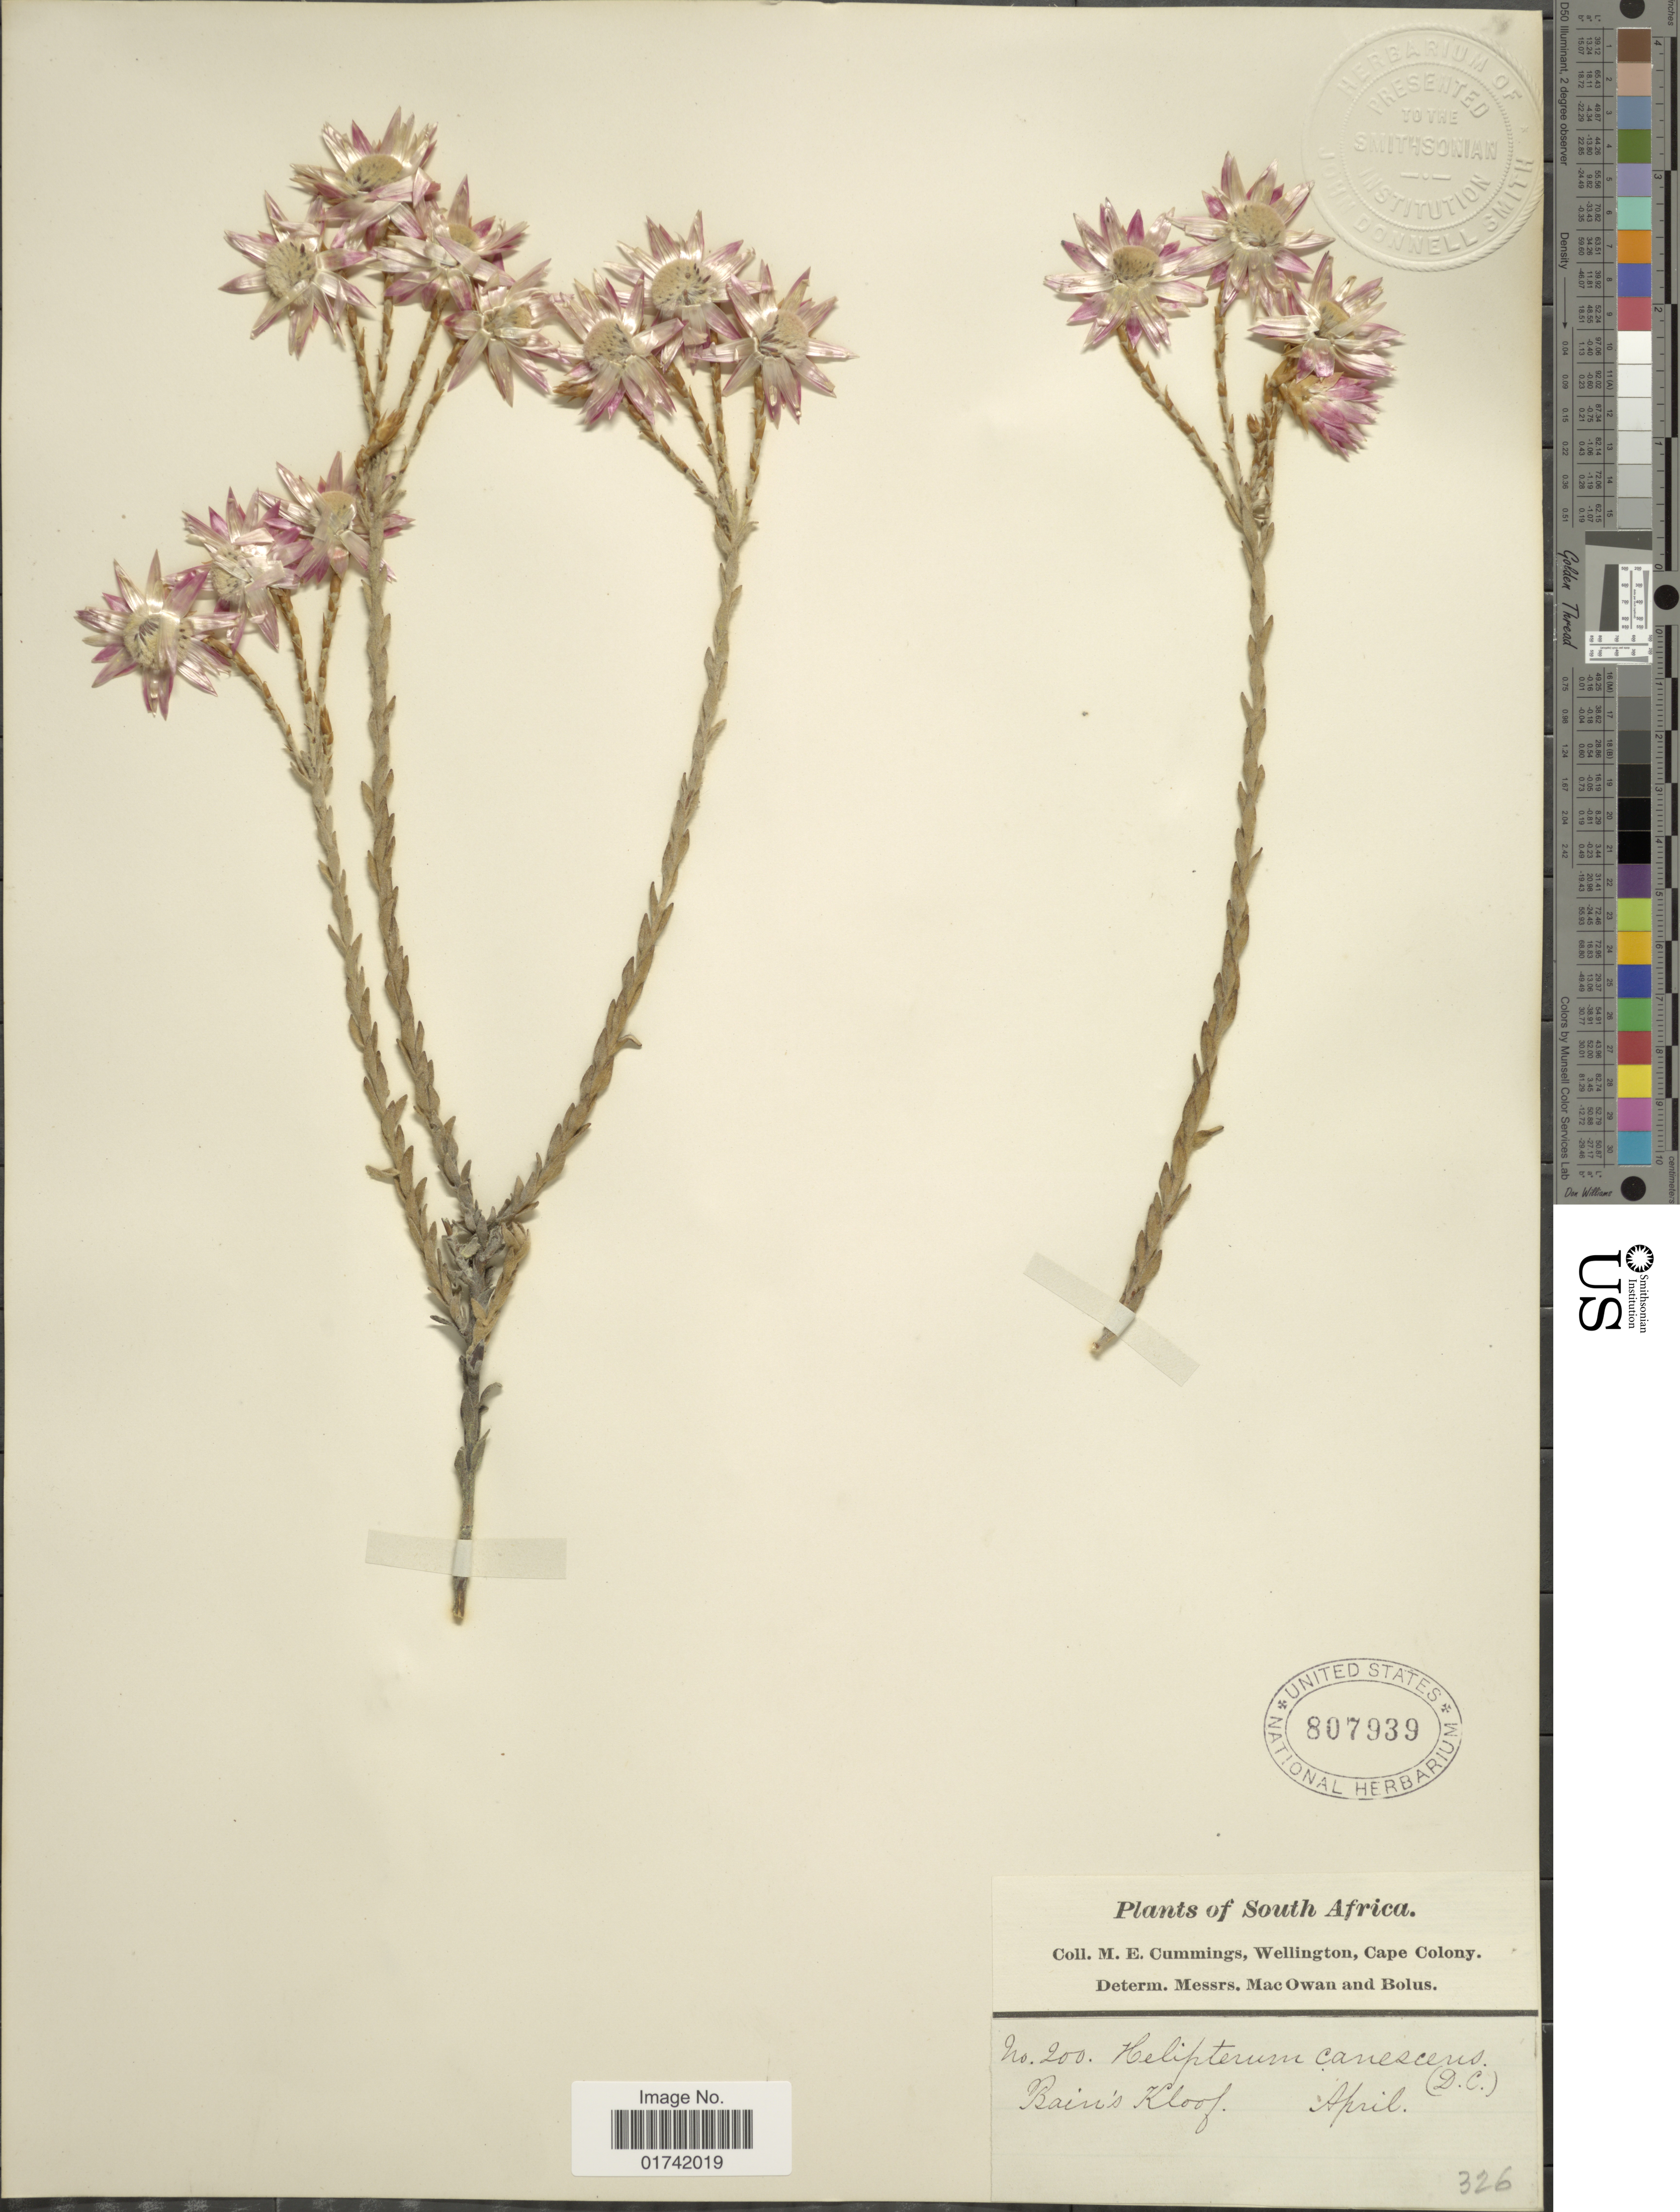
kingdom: Plantae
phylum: Tracheophyta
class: Magnoliopsida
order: Asterales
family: Asteraceae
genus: Helipterum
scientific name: Helipterum canescens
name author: DC.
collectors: M. E. Cummings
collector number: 200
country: South Africa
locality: Bain's Kloof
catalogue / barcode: US 807939